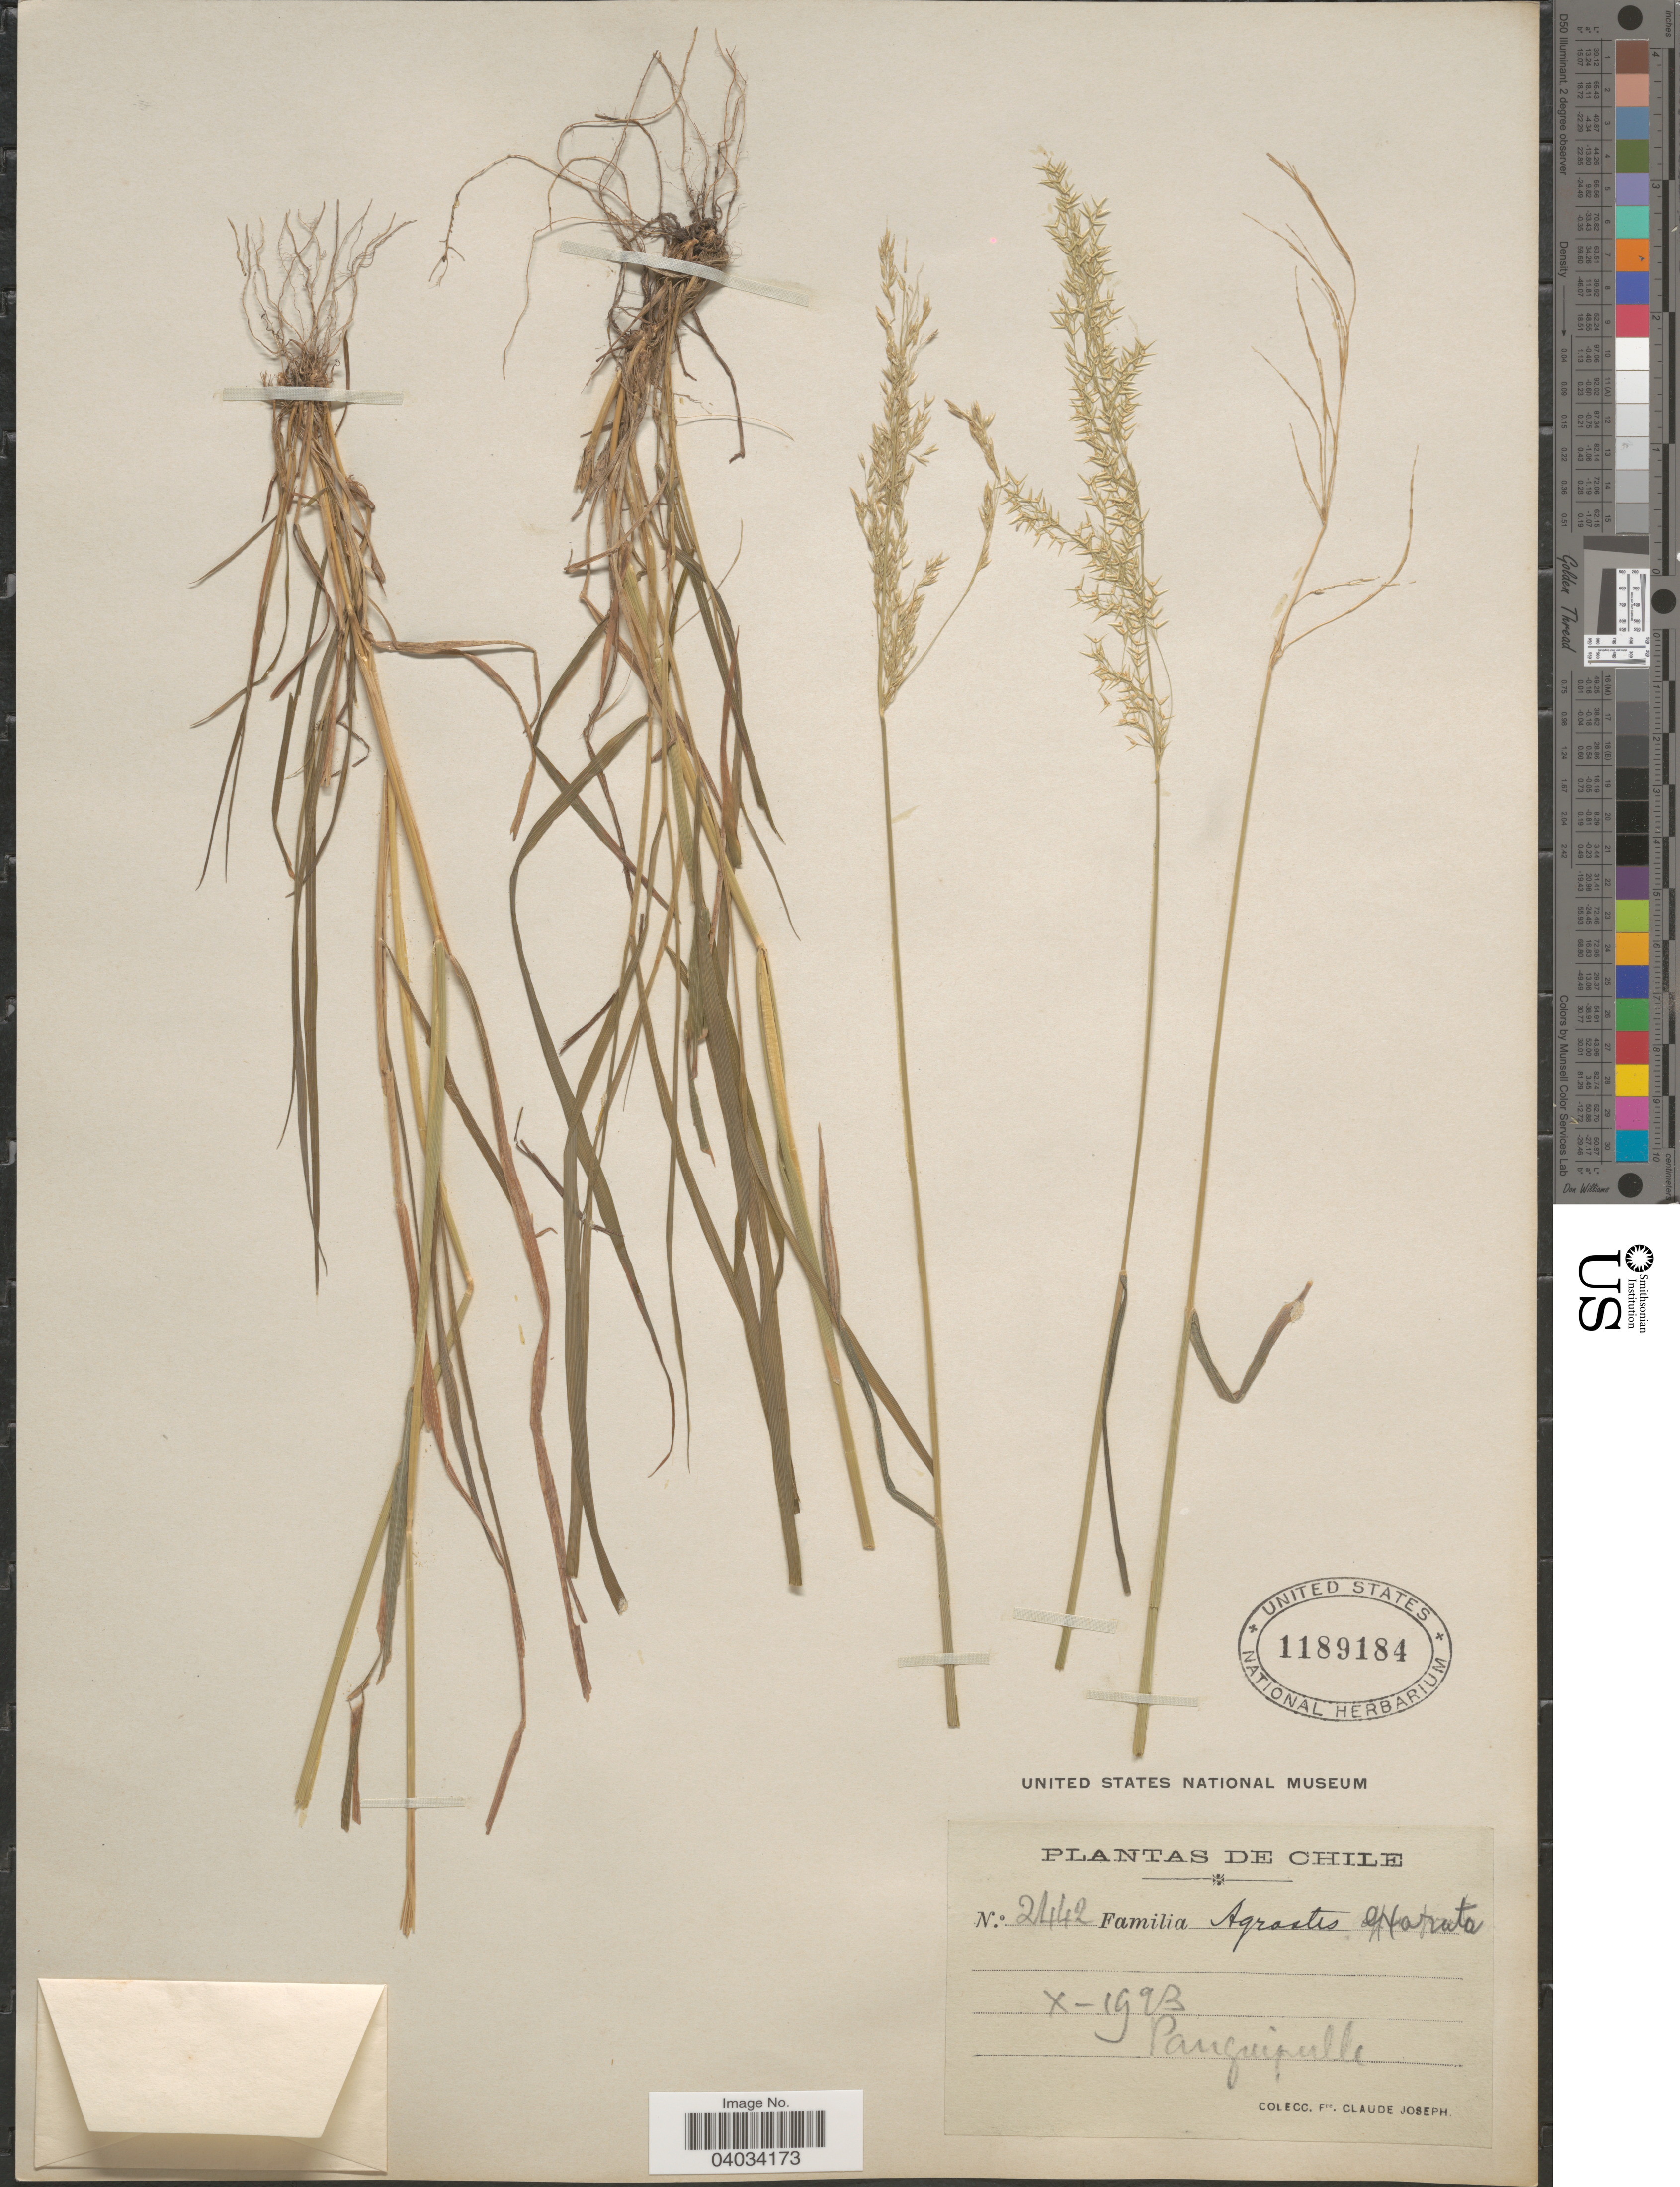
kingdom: Plantae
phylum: Tracheophyta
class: Liliopsida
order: Poales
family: Poaceae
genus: Polypogon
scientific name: Polypogon exasperatus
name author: (Trin.) Renvoize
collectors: Bro. Claude-Joseph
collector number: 2442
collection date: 1923-10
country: Chile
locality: Panguipulle.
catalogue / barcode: US 1189184